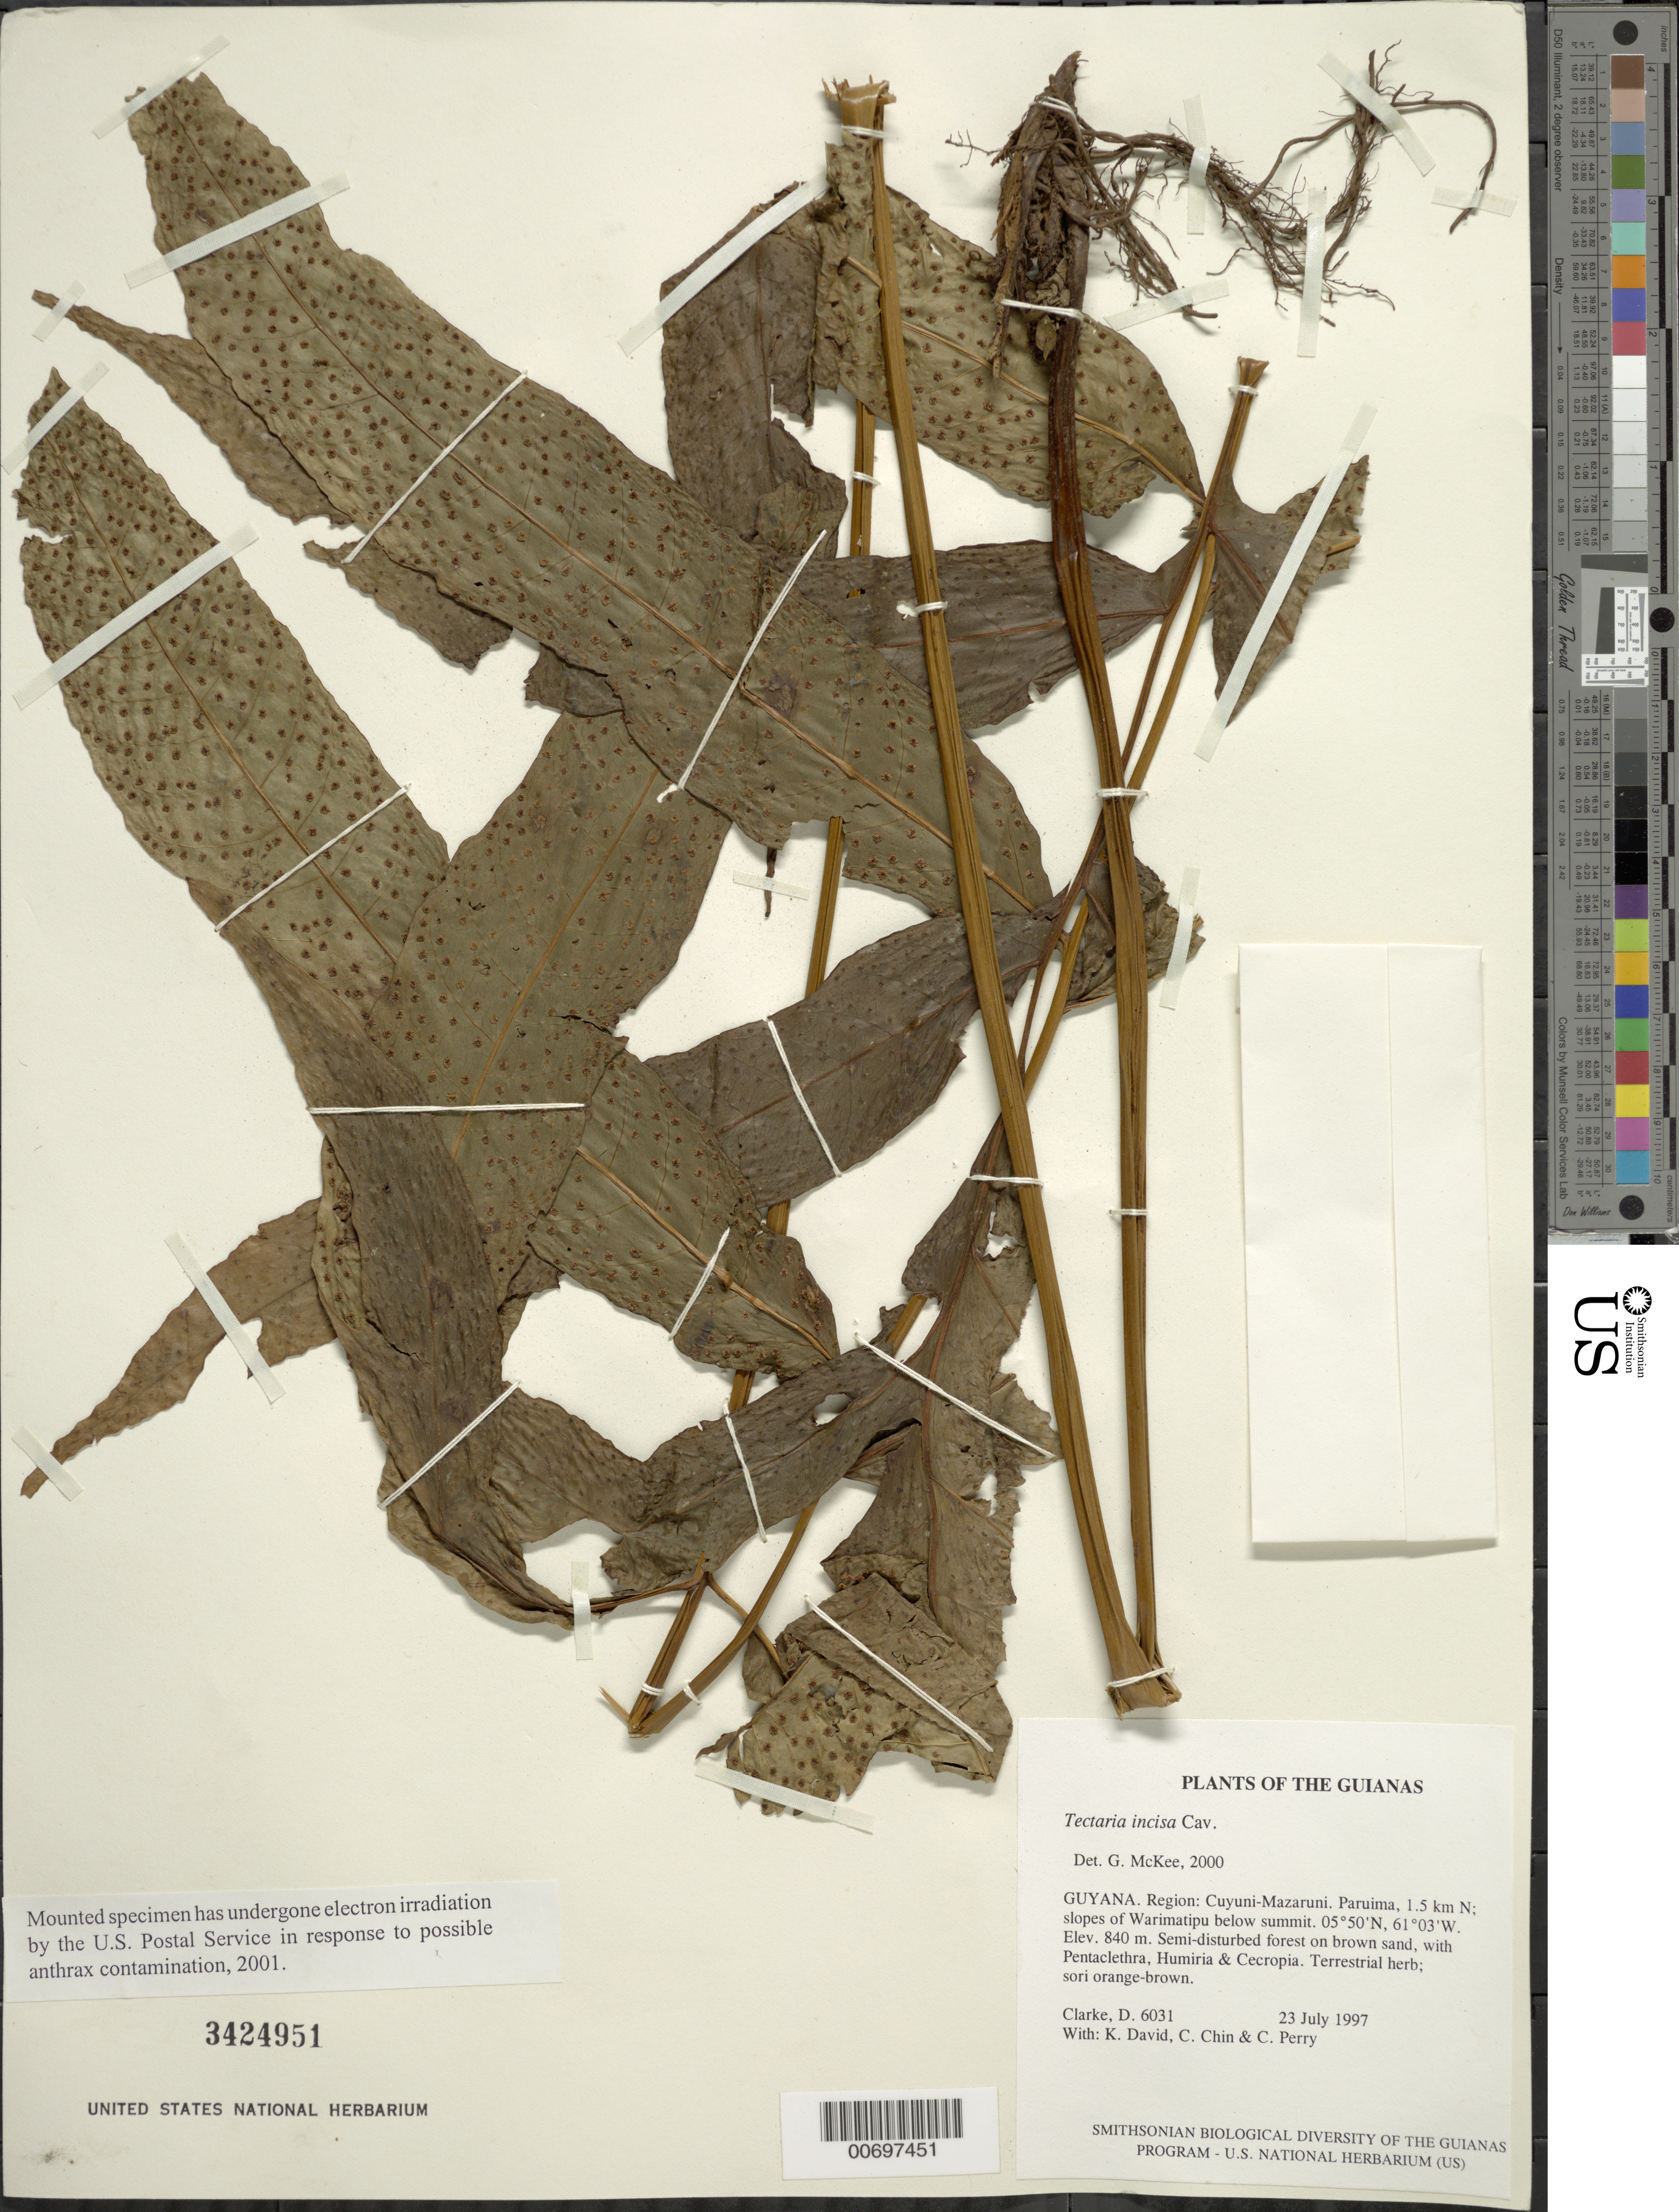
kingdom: Plantae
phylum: Tracheophyta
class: Polypodiopsida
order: Polypodiales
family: Tectariaceae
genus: Tectaria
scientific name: Tectaria incisa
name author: Cav.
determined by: McKee, G. S., (US), NMNH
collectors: H. D. Clarke, K. David, C. Chin & C. Perry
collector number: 6031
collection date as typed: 23 July 1997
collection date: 1997-07-23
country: Guyana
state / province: Cuyuni-Mazaruni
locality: Paruima, 1.5 km N; slopes of Warimatipu below summit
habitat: Semi-disturbed forest on brown sand, with Pentaclethra, Humiria & Cecropia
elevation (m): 840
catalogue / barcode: US 3424951